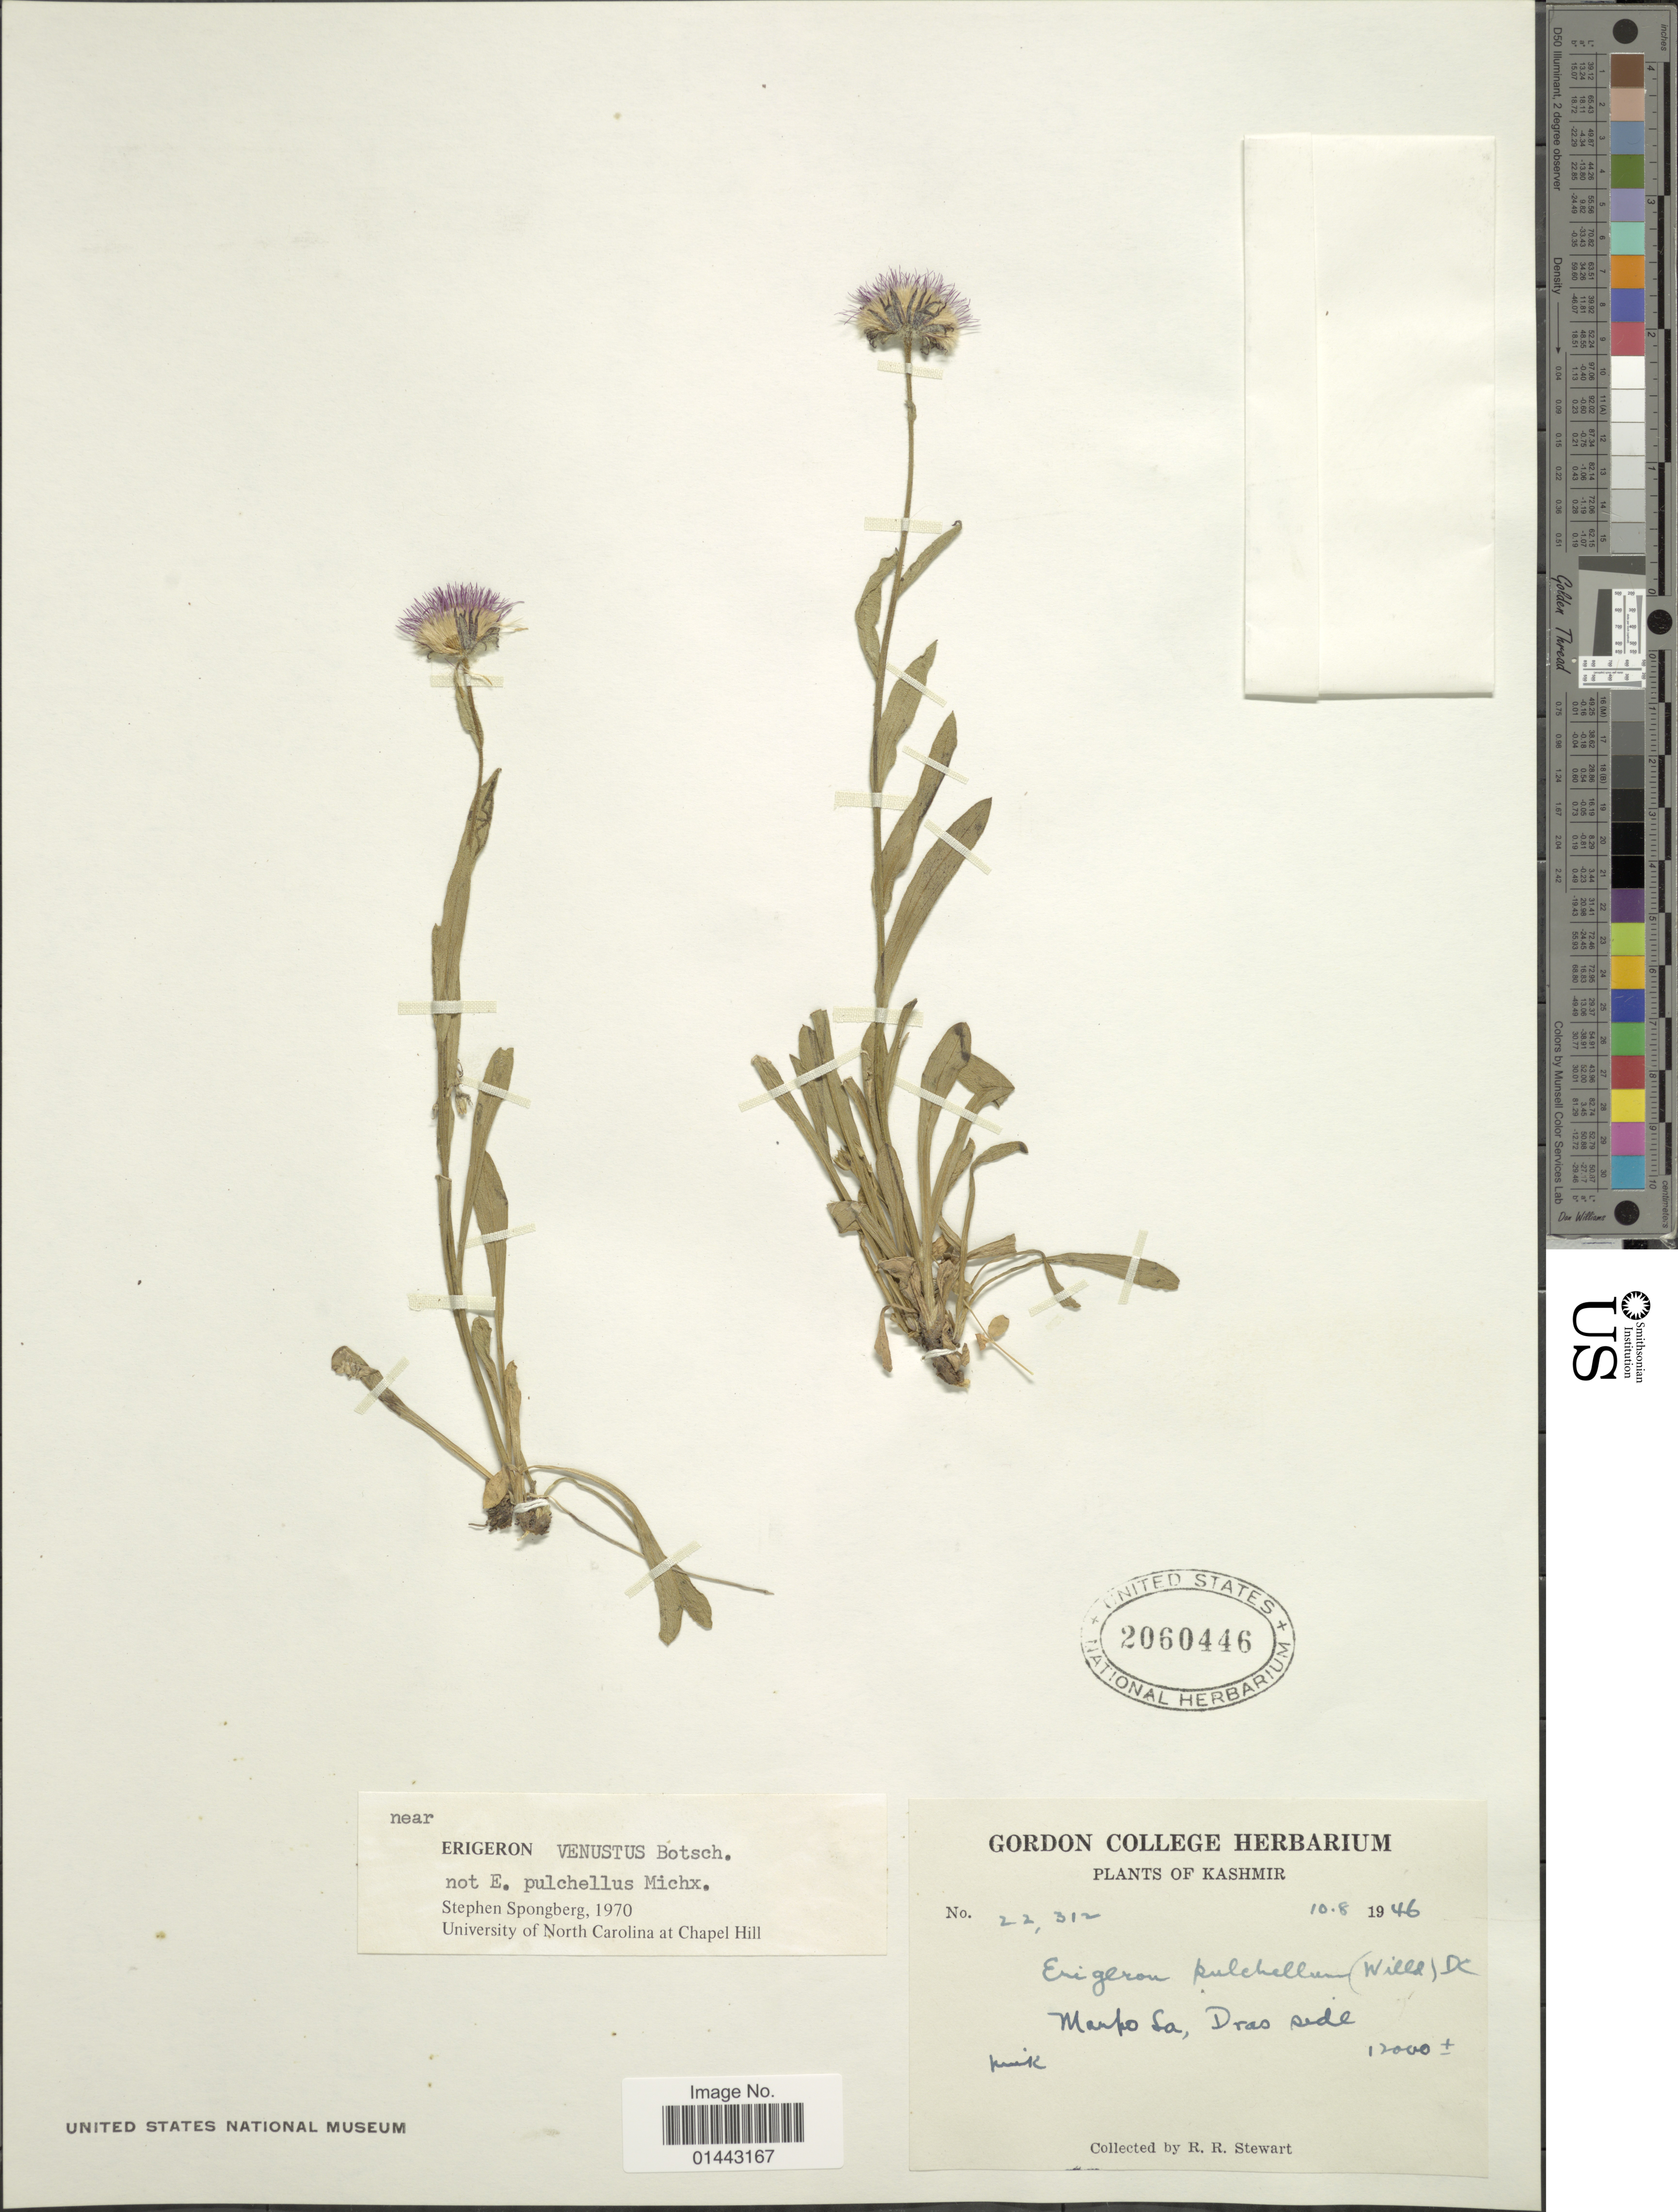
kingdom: Plantae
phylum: Tracheophyta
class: Magnoliopsida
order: Asterales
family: Asteraceae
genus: Erigeron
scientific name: Erigeron venustus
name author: Botsch.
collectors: R. R. Stewart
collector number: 22312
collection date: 1946-08-10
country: India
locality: Kashmir, Maupo Sa, Drao side.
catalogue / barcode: US 2060446